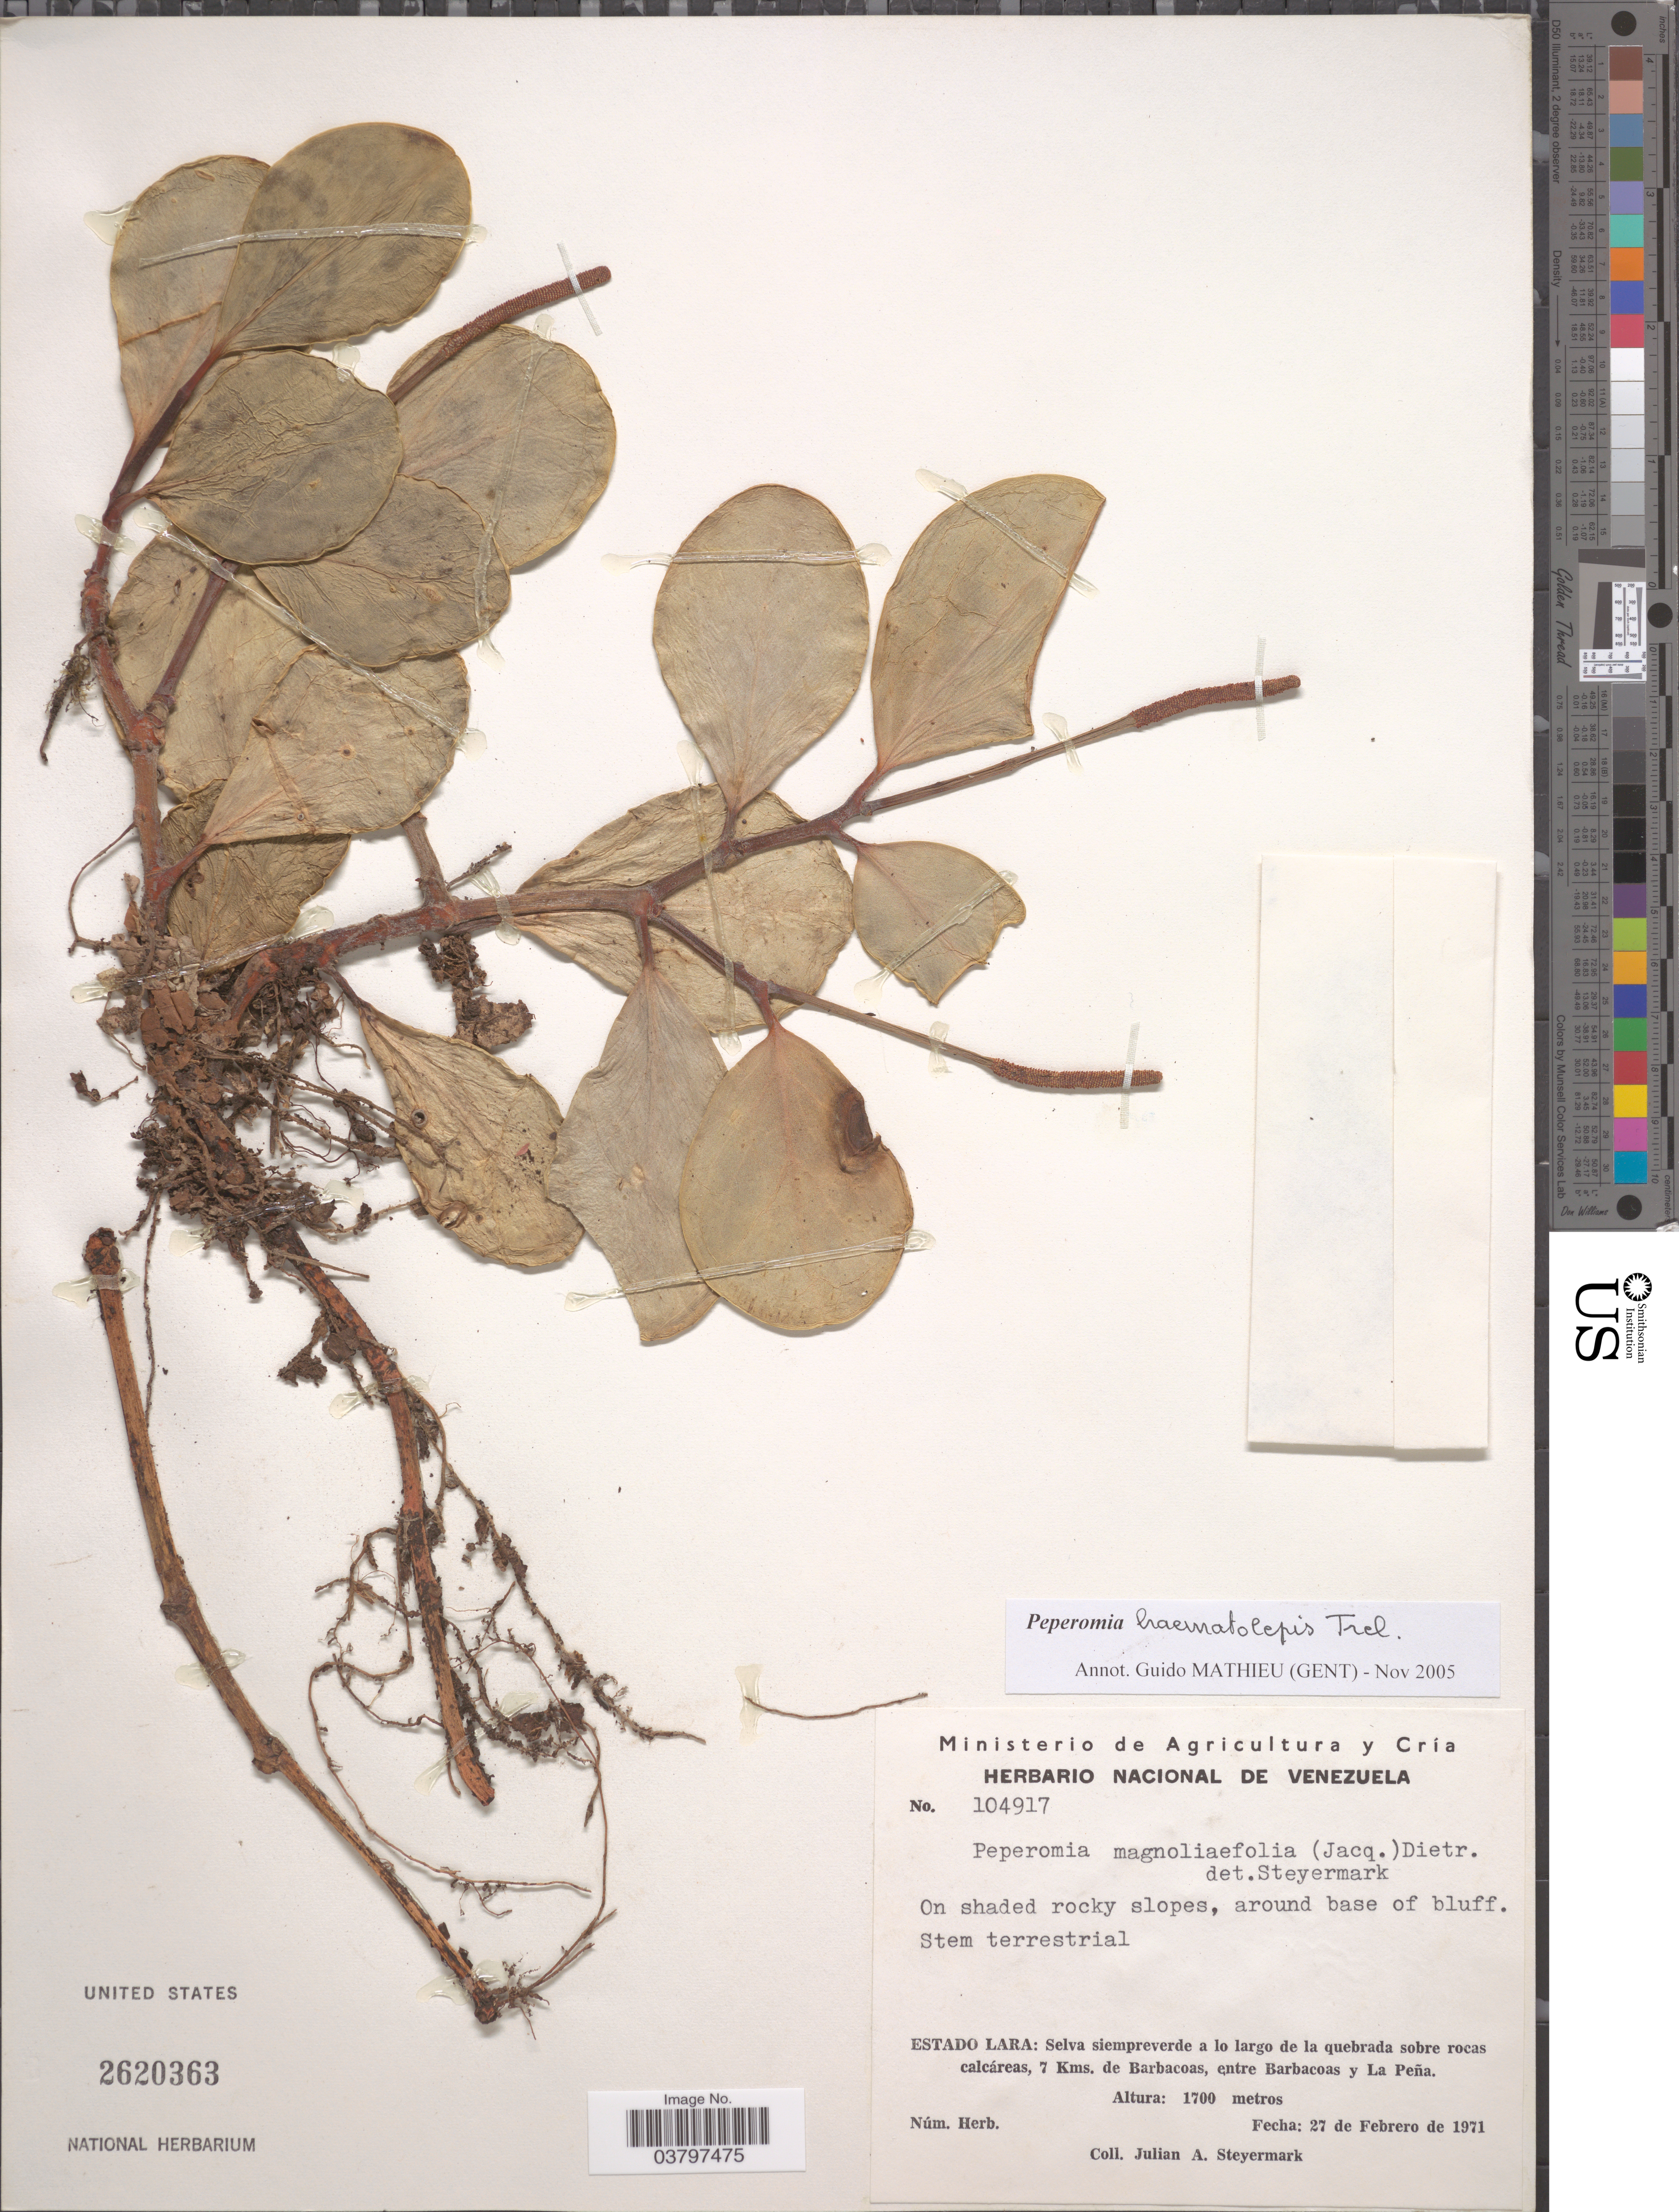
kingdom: Plantae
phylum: Tracheophyta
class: Magnoliopsida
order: Piperales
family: Piperaceae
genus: Peperomia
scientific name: Peperomia haematolepis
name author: Trel.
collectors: J. Steyermark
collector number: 104917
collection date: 1971-02-27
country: Venezuela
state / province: Lara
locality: Selva siempreverde a lo largo de la quebrada sobre rocas calcáreas, 7 Kms. de Barbacoas, entre Barbacoas y La Peña.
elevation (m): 1700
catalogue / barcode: US 2620363